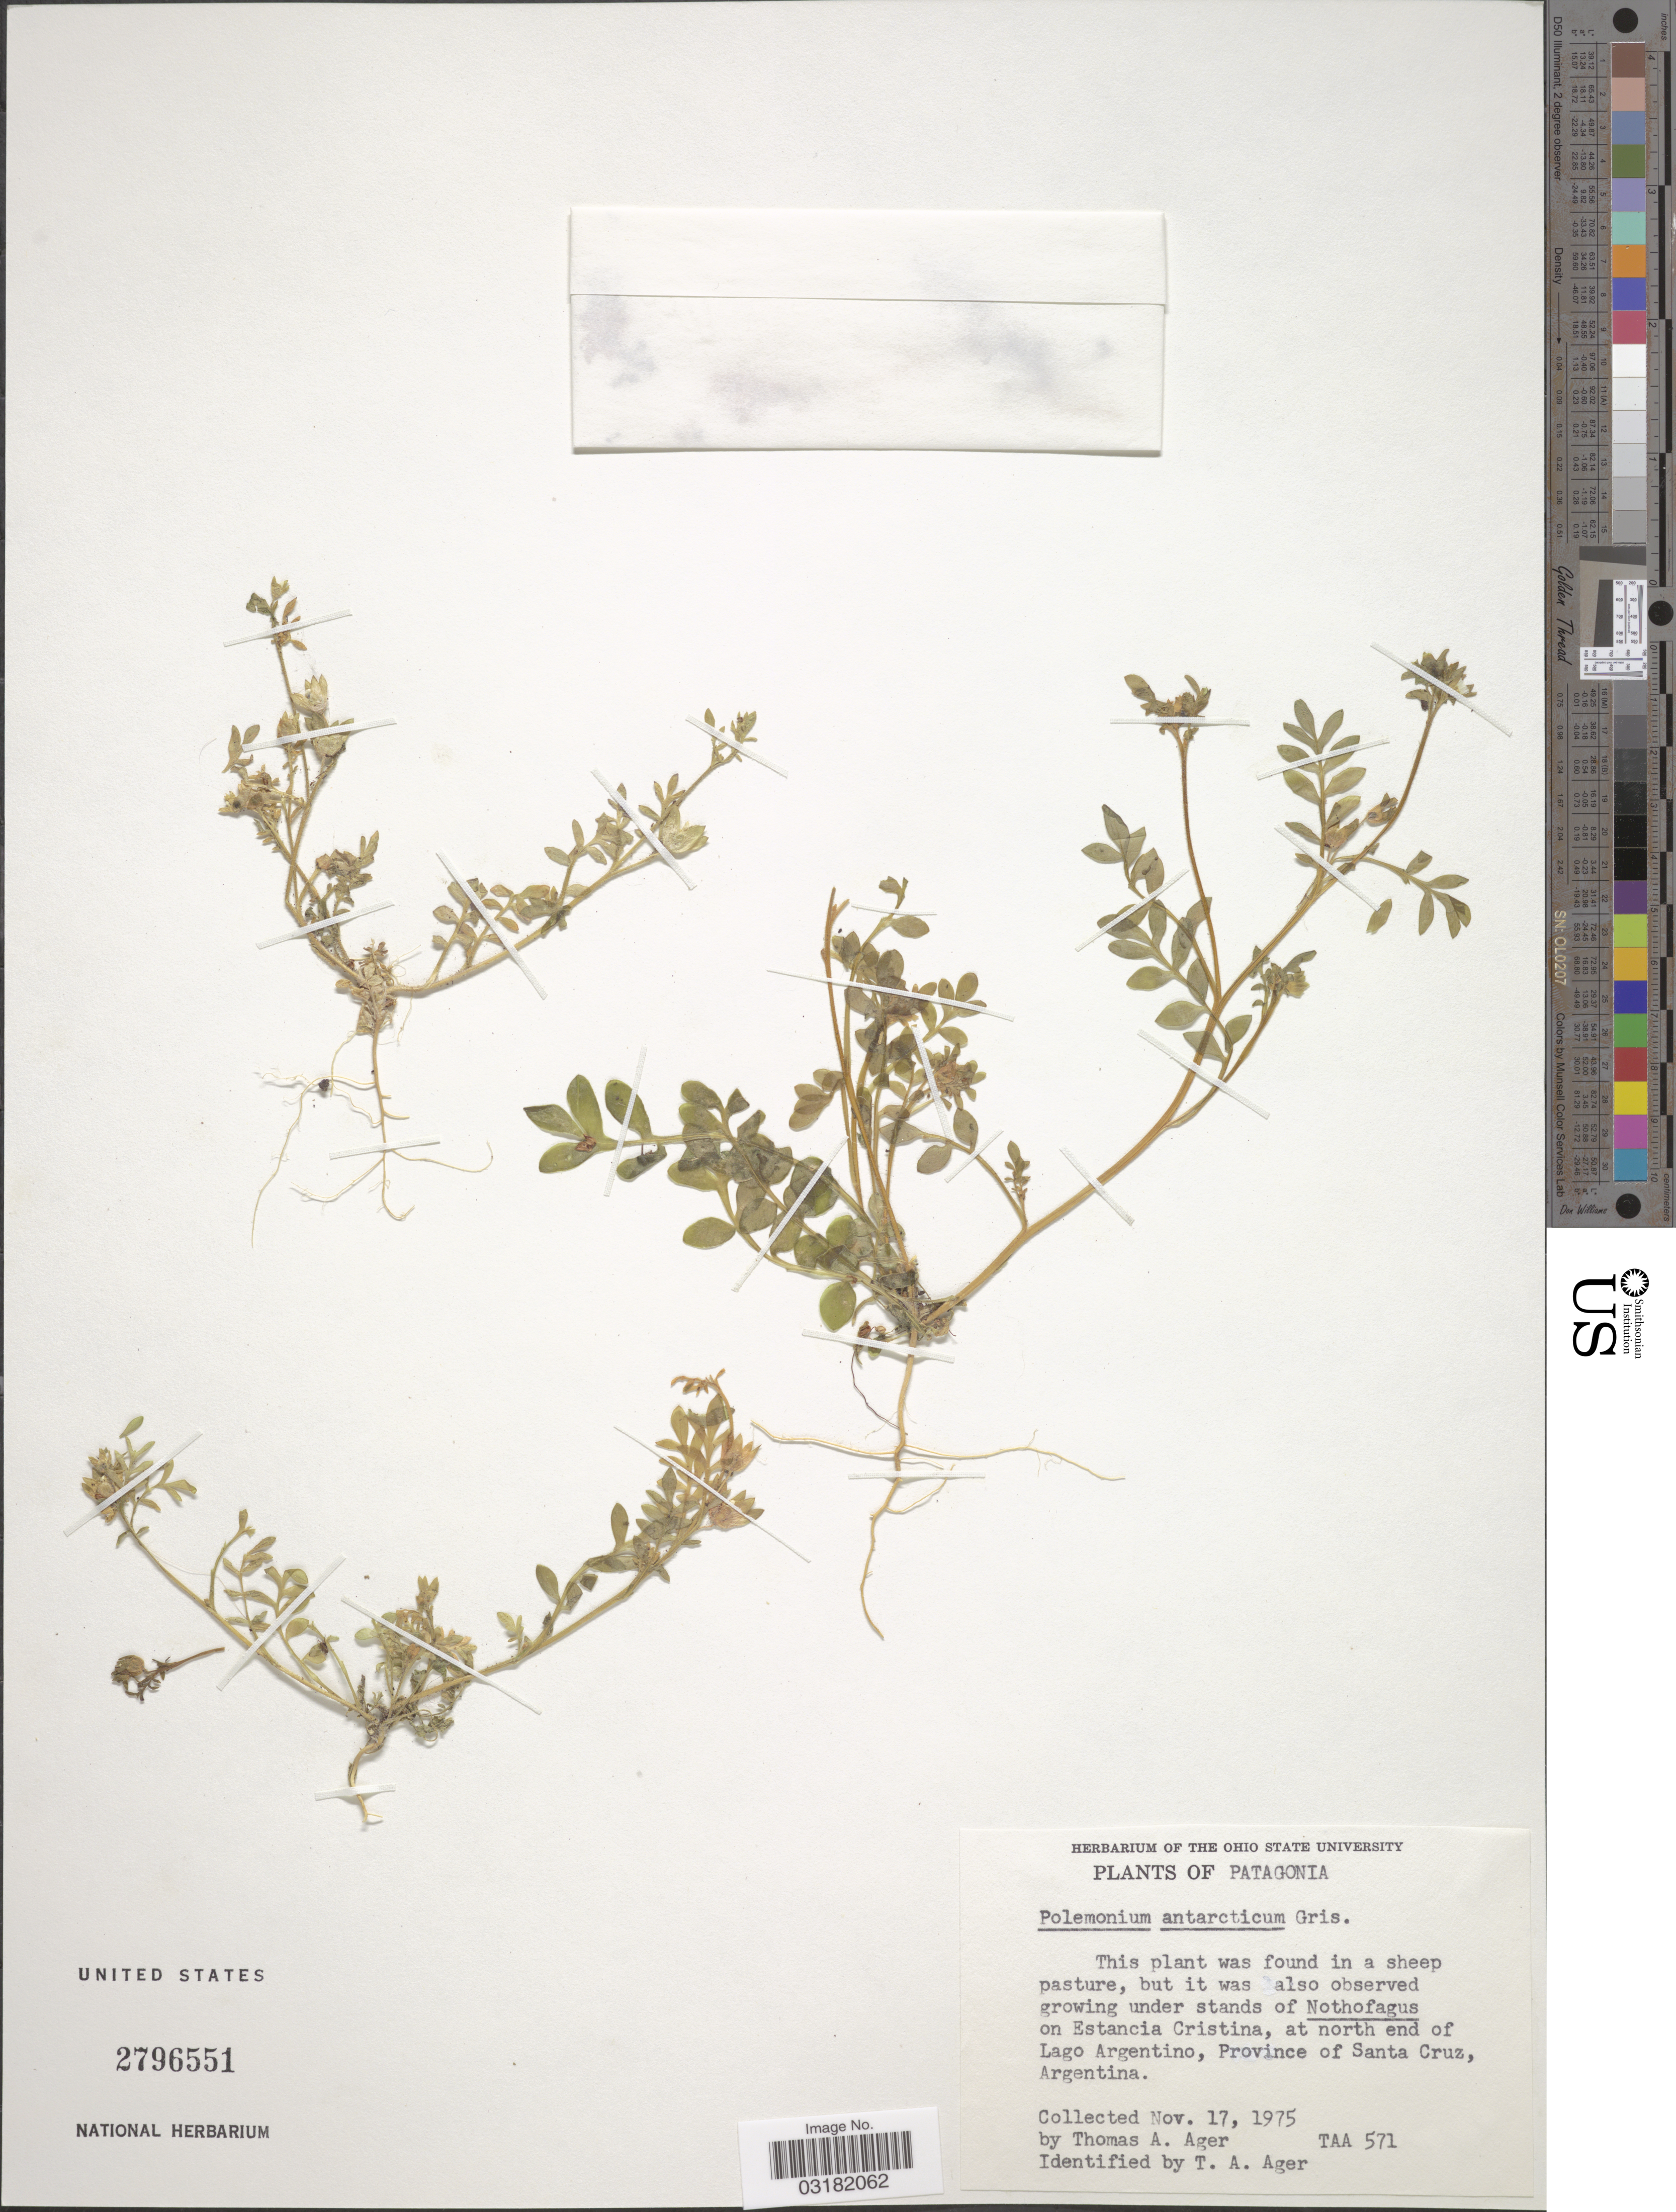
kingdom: Plantae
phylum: Tracheophyta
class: Magnoliopsida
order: Ericales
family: Polemoniaceae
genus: Polemonium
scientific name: Polemonium antarcticum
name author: Griseb.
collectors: T. A. Ager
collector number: TAA 571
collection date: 1975-11-17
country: Argentina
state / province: Santa Cruz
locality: Patagonia, Estancia Cristina, at north end of Lago Argentino, Province of Santa Cruz.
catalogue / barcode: US 2796551